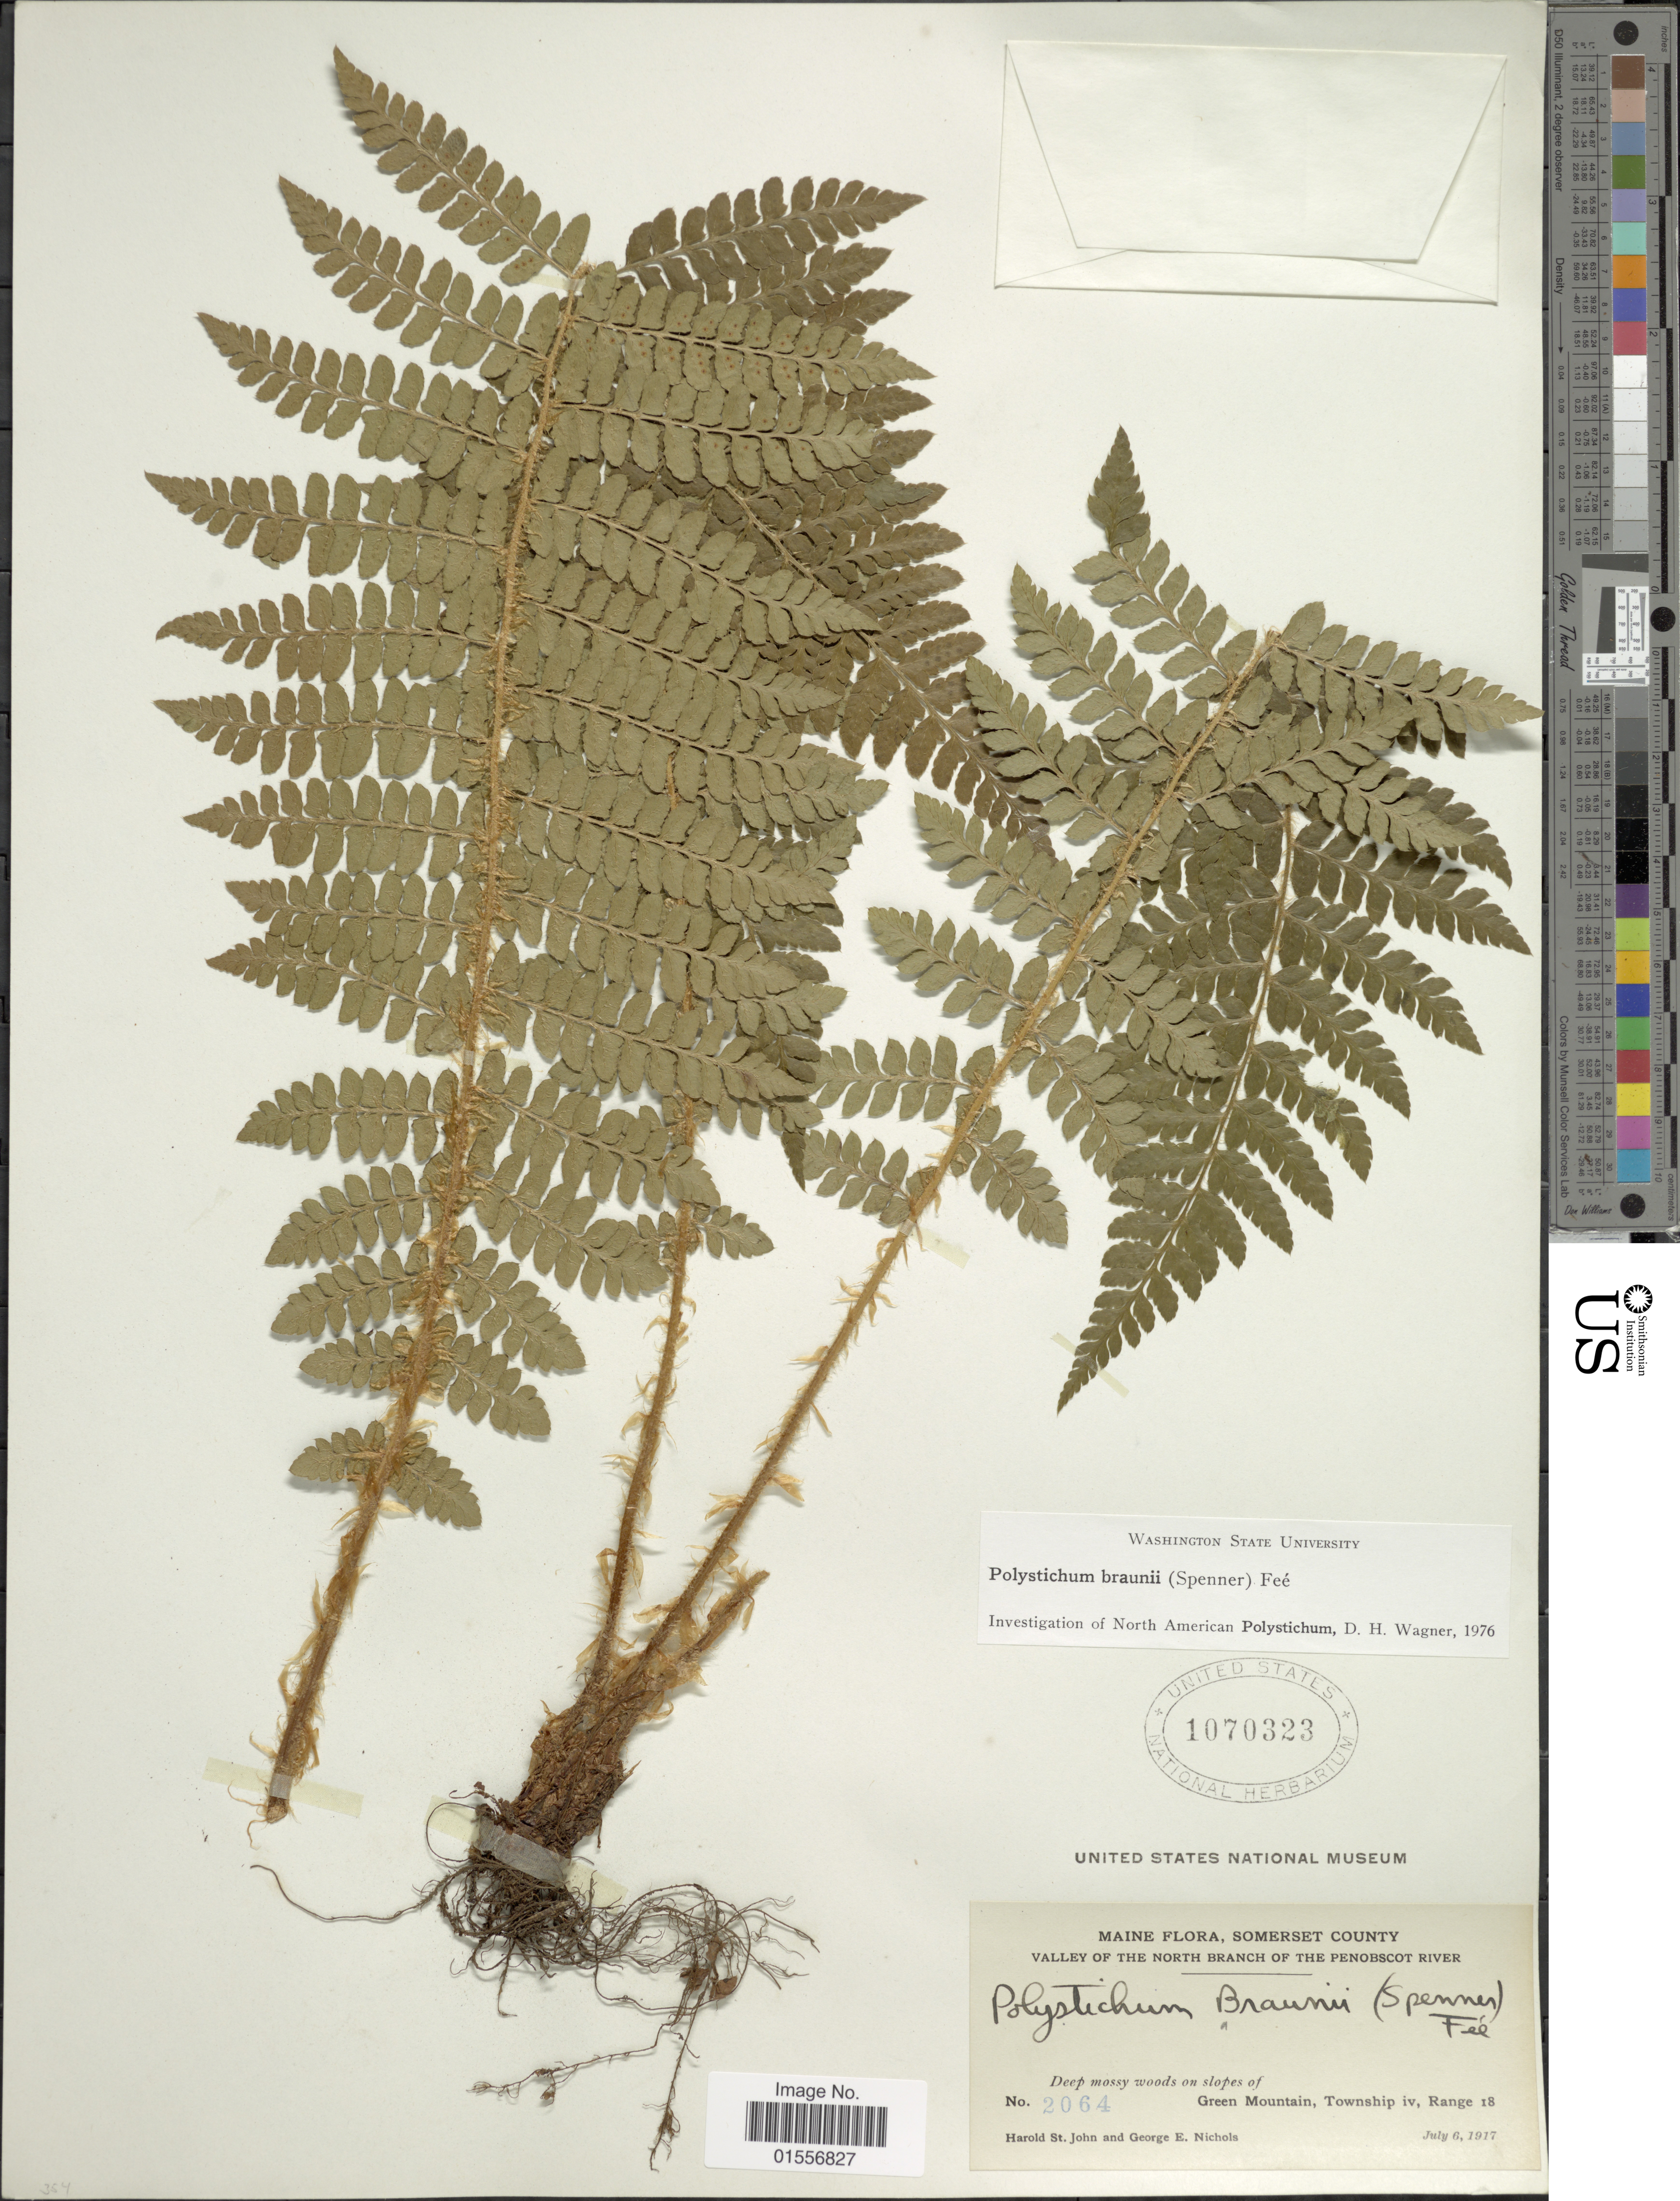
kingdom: Plantae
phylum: Tracheophyta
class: Polypodiopsida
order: Polypodiales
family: Dryopteridaceae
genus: Polystichum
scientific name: Polystichum braunii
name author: (Spenn.) Fée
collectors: H. St. John & G. E. Nichols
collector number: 2064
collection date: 1917-07-06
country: United States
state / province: Maine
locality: Somerset County, valley of the north branch of the Penobscot river, deep mossy woods on slopes of Green Mountain, Township iv, Range 18.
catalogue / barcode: US 1070323